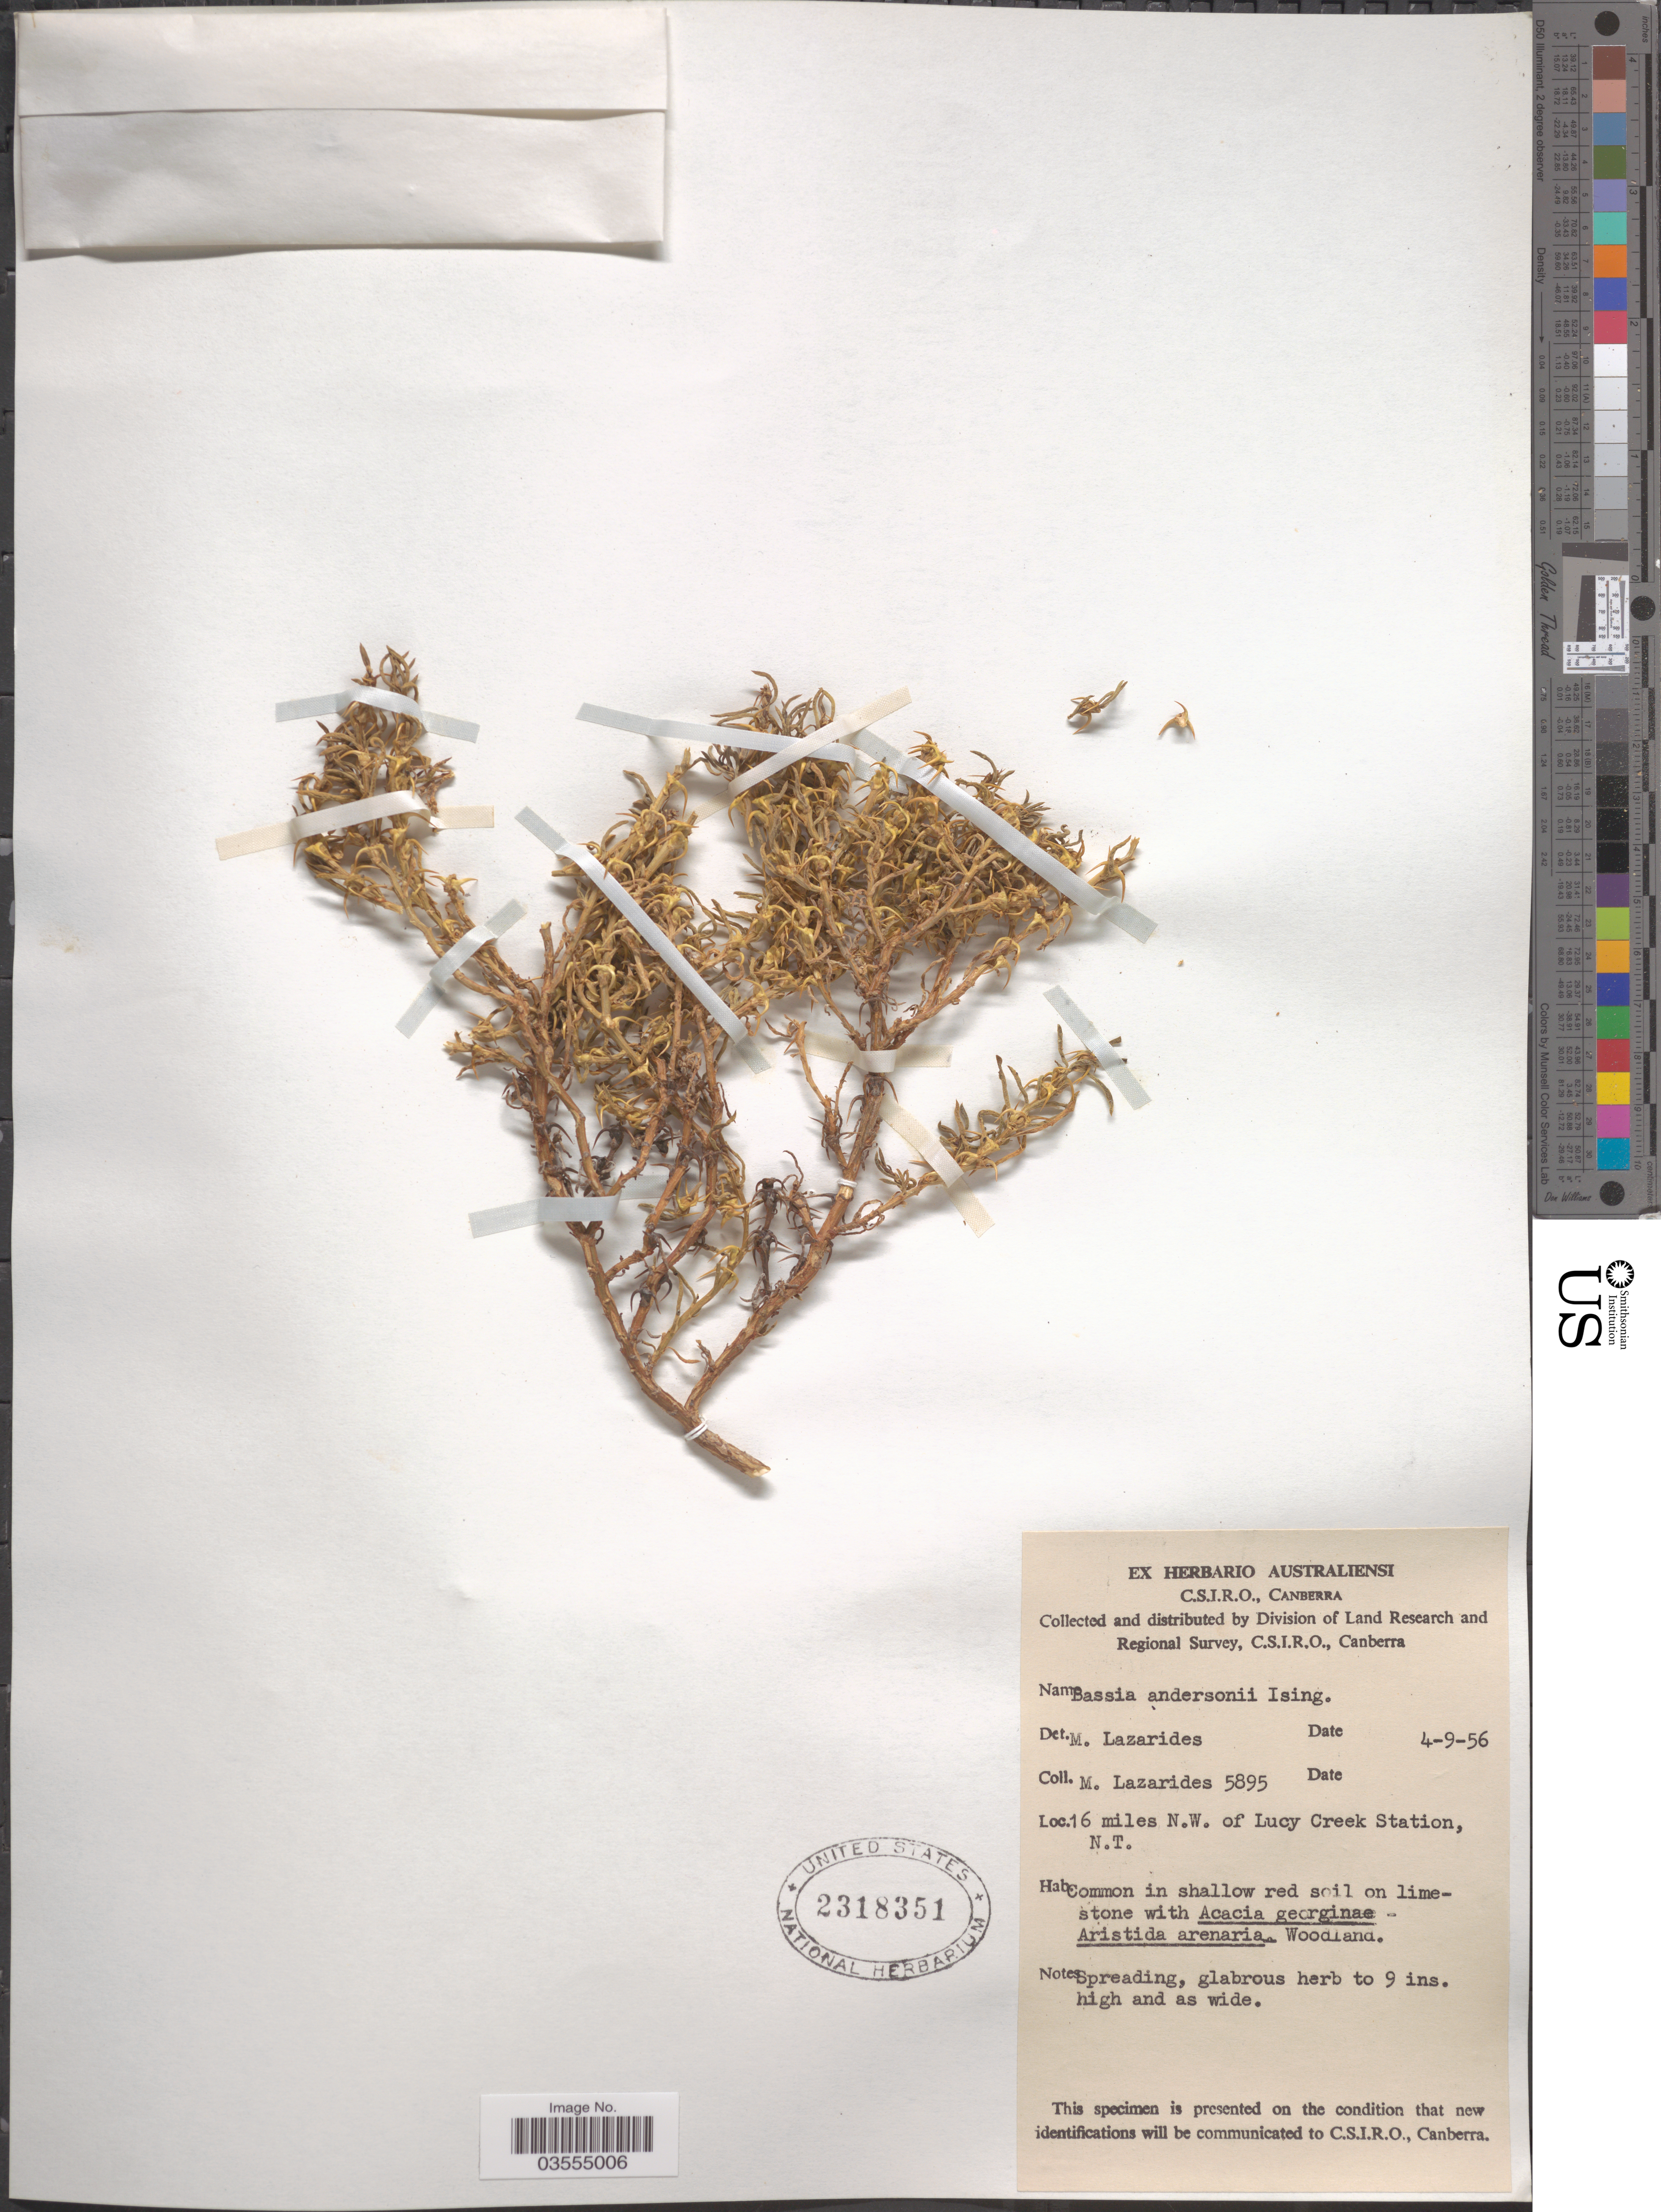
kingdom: Plantae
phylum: Tracheophyta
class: Magnoliopsida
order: Caryophyllales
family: Amaranthaceae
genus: Sclerolaena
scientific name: Sclerolaena glabra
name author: (F. Muell.) Domin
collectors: M. Lazarides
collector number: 5895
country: Australia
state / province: Northern Territory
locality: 16 miles N.W. of Lucy Creek Station.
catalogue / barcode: US 2318351